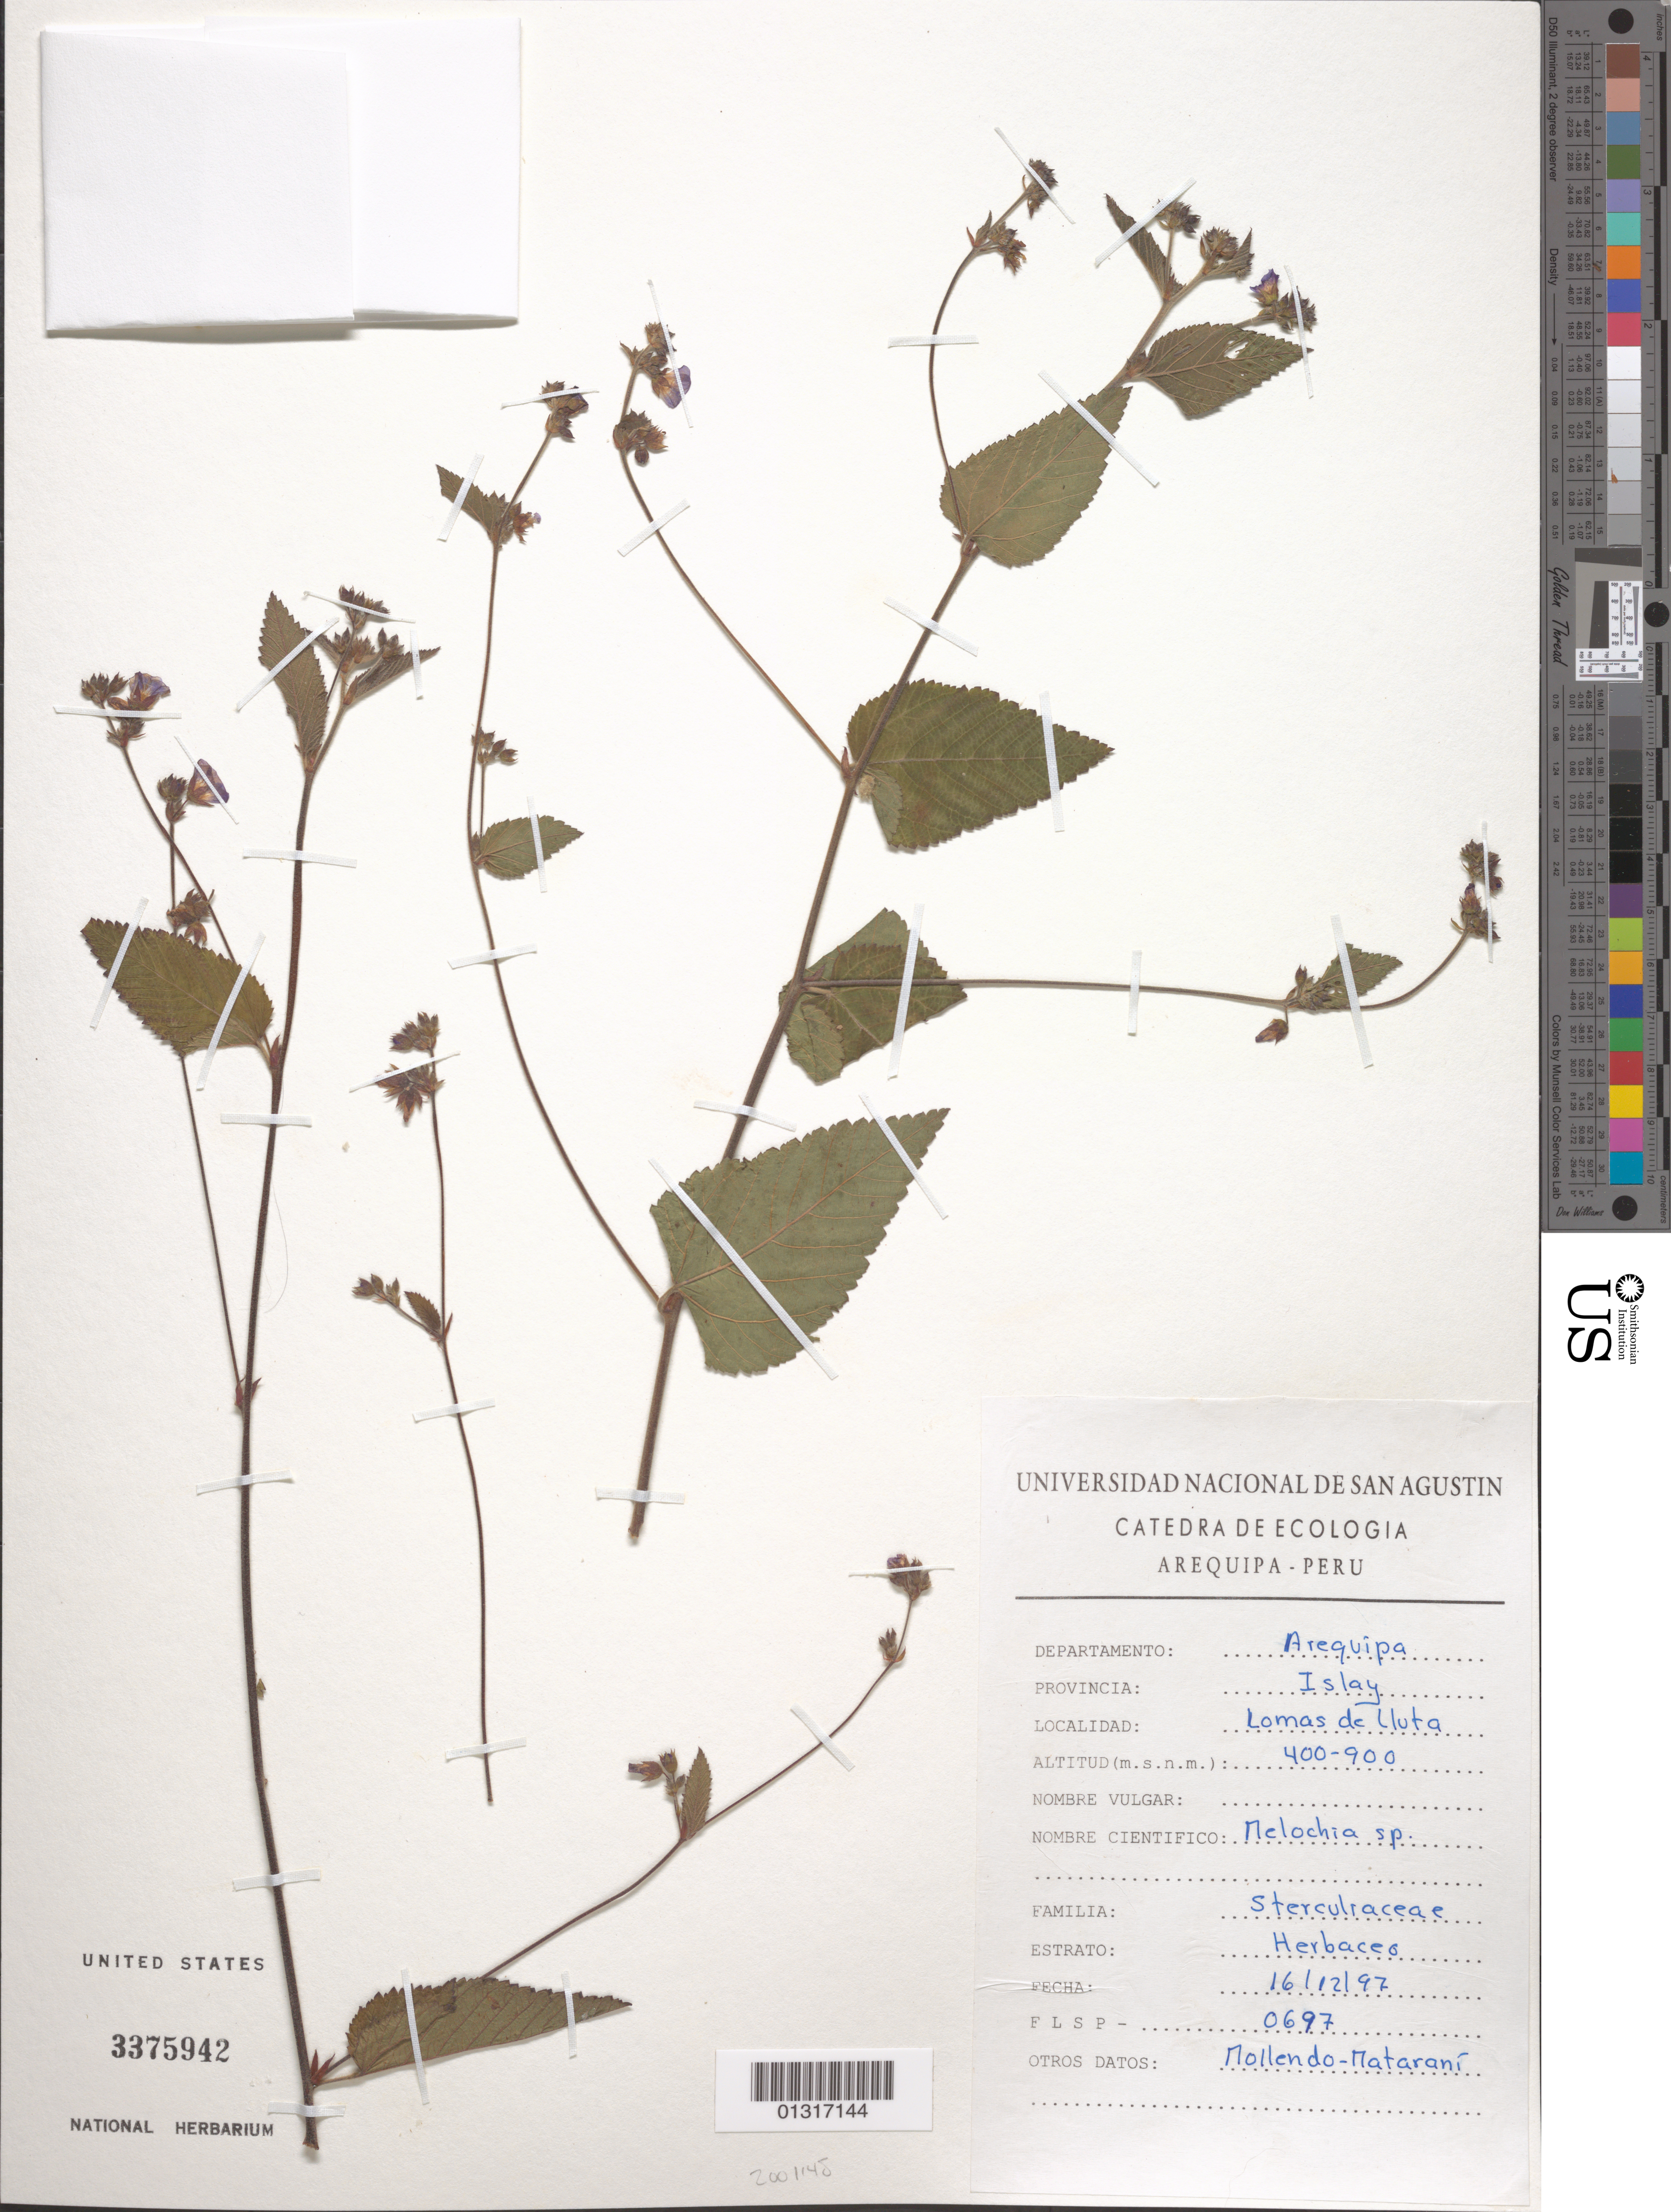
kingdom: Plantae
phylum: Tracheophyta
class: Magnoliopsida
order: Malvales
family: Malvaceae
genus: Melochia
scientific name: Melochia sp.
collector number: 0697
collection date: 1997-12-16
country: Peru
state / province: Arequipa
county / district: Islay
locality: Lomas Lluta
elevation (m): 400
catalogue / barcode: US 3375942